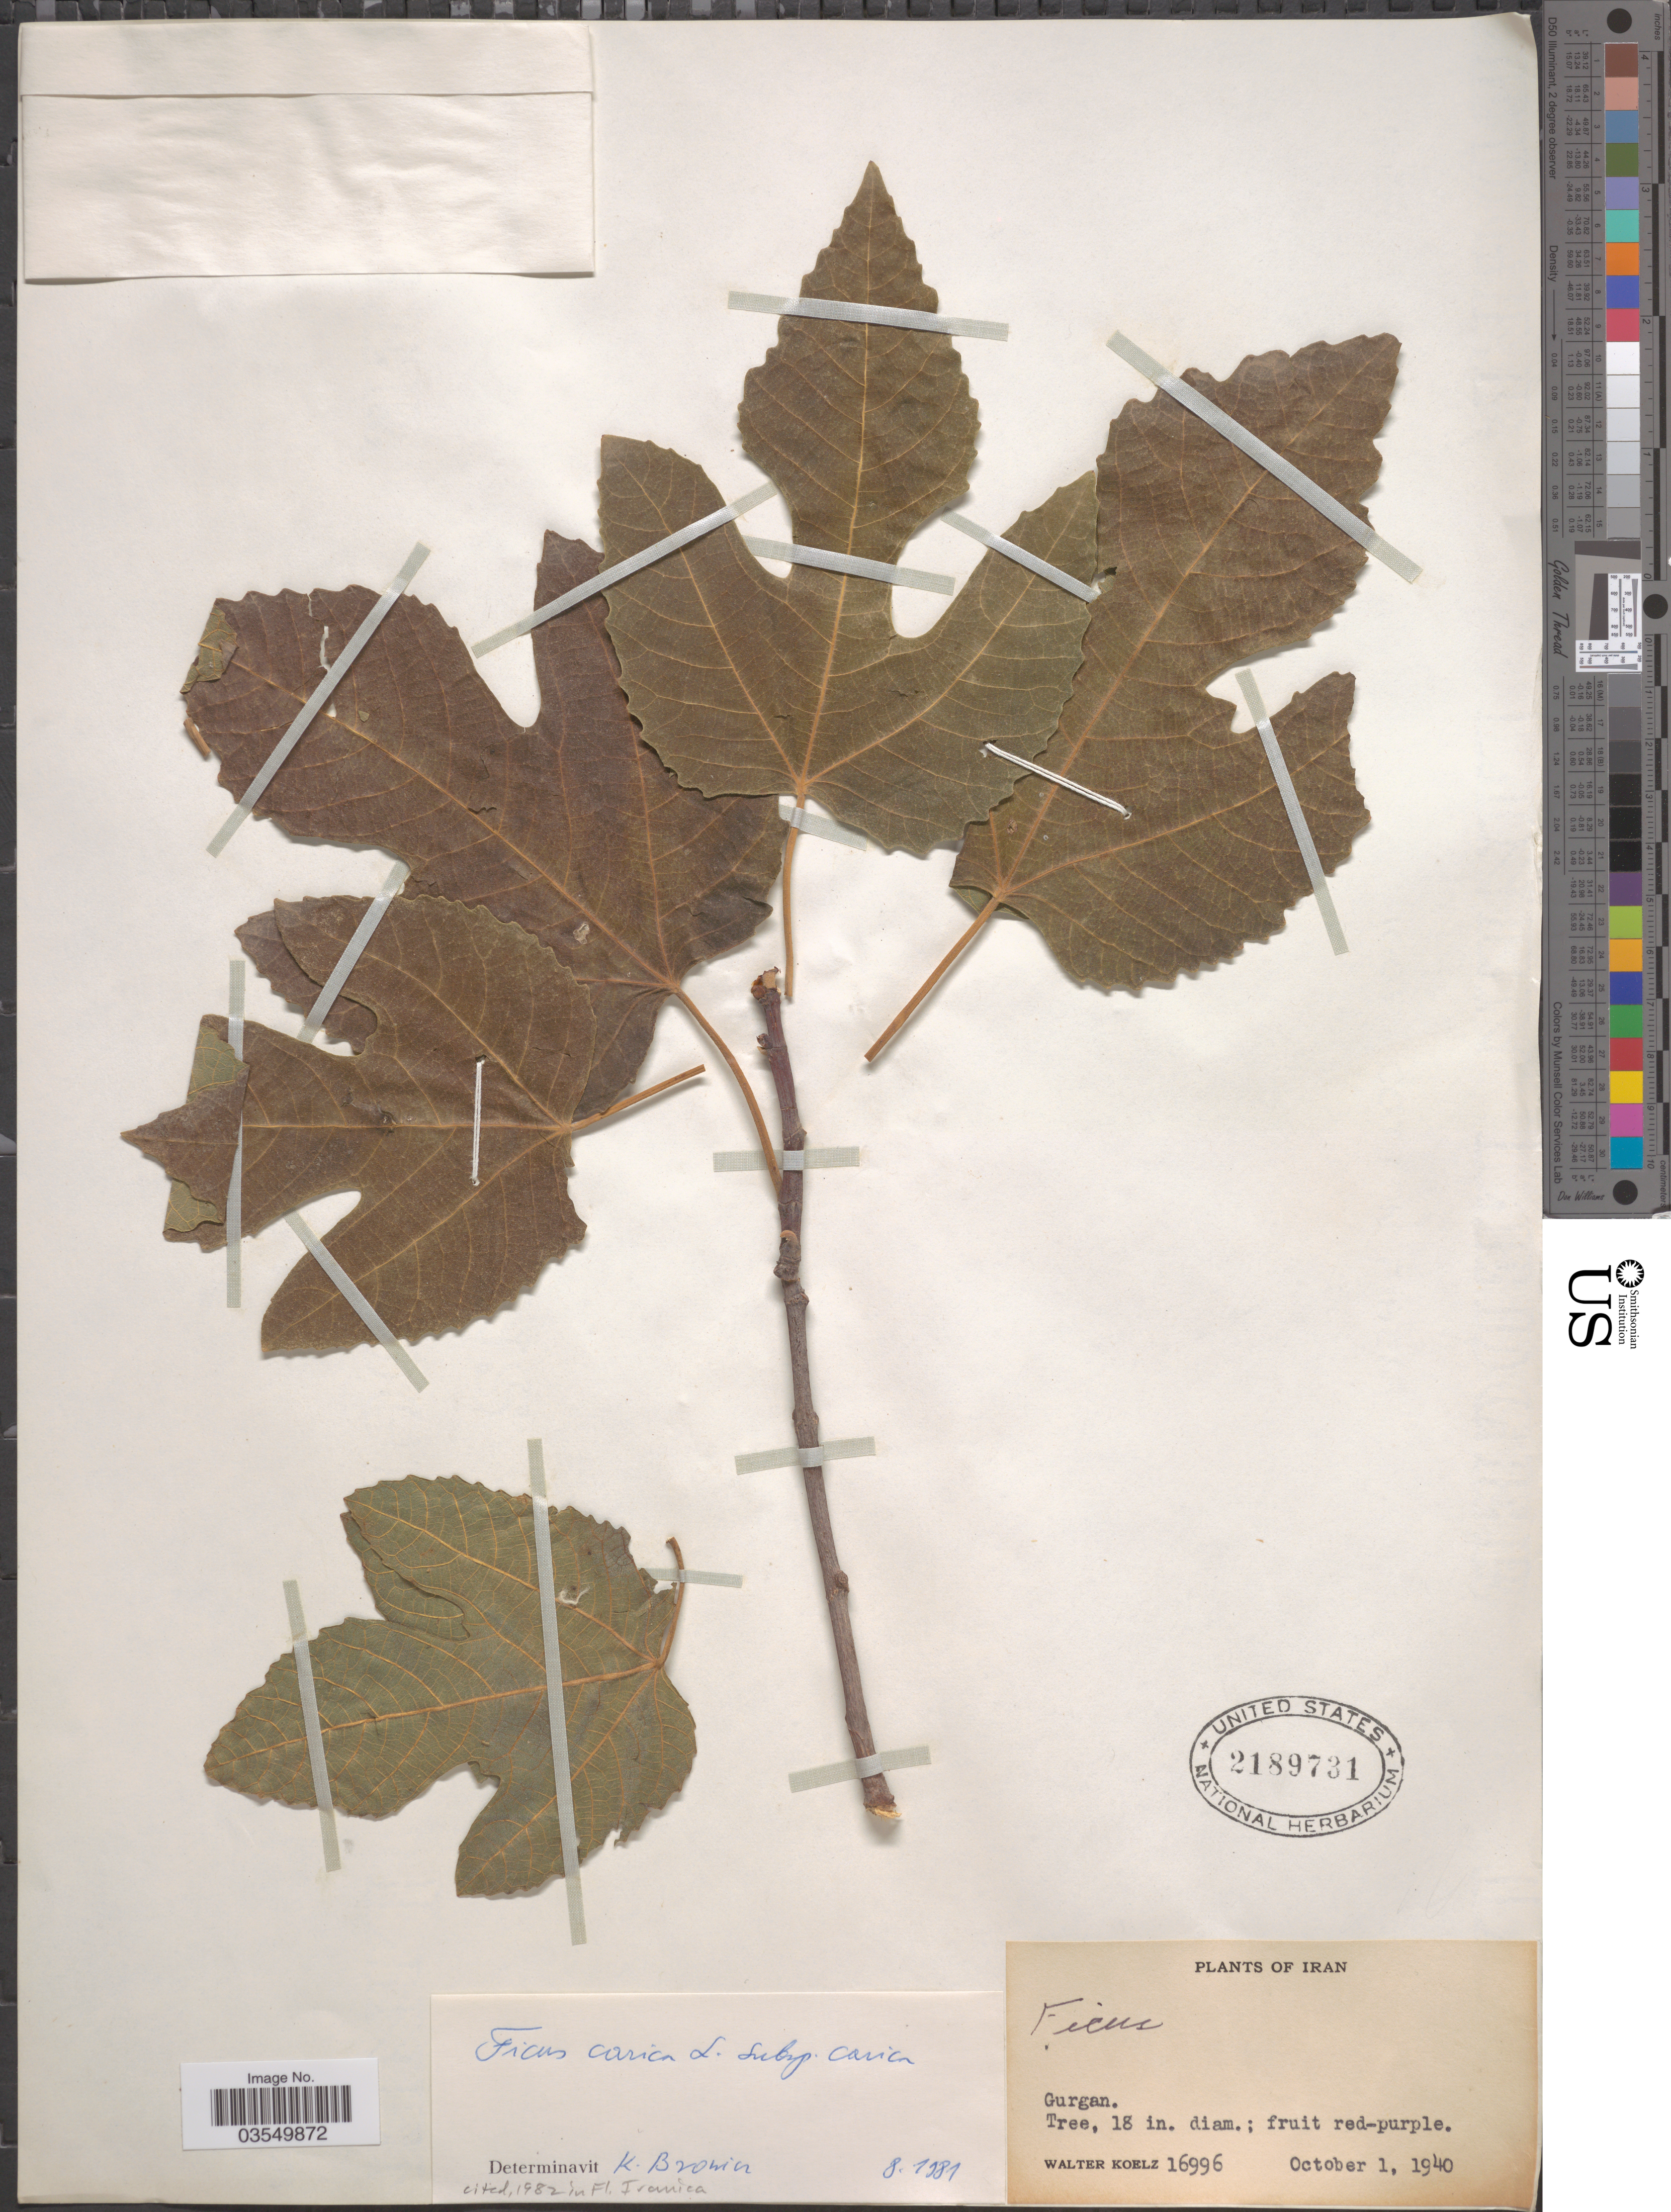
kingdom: Plantae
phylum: Tracheophyta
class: Magnoliopsida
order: Rosales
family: Moraceae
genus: Ficus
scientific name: Ficus carica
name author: L.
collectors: W. N. Koelz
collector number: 16996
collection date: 1940-10-01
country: Iran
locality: Gurgan.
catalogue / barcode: US 2189731